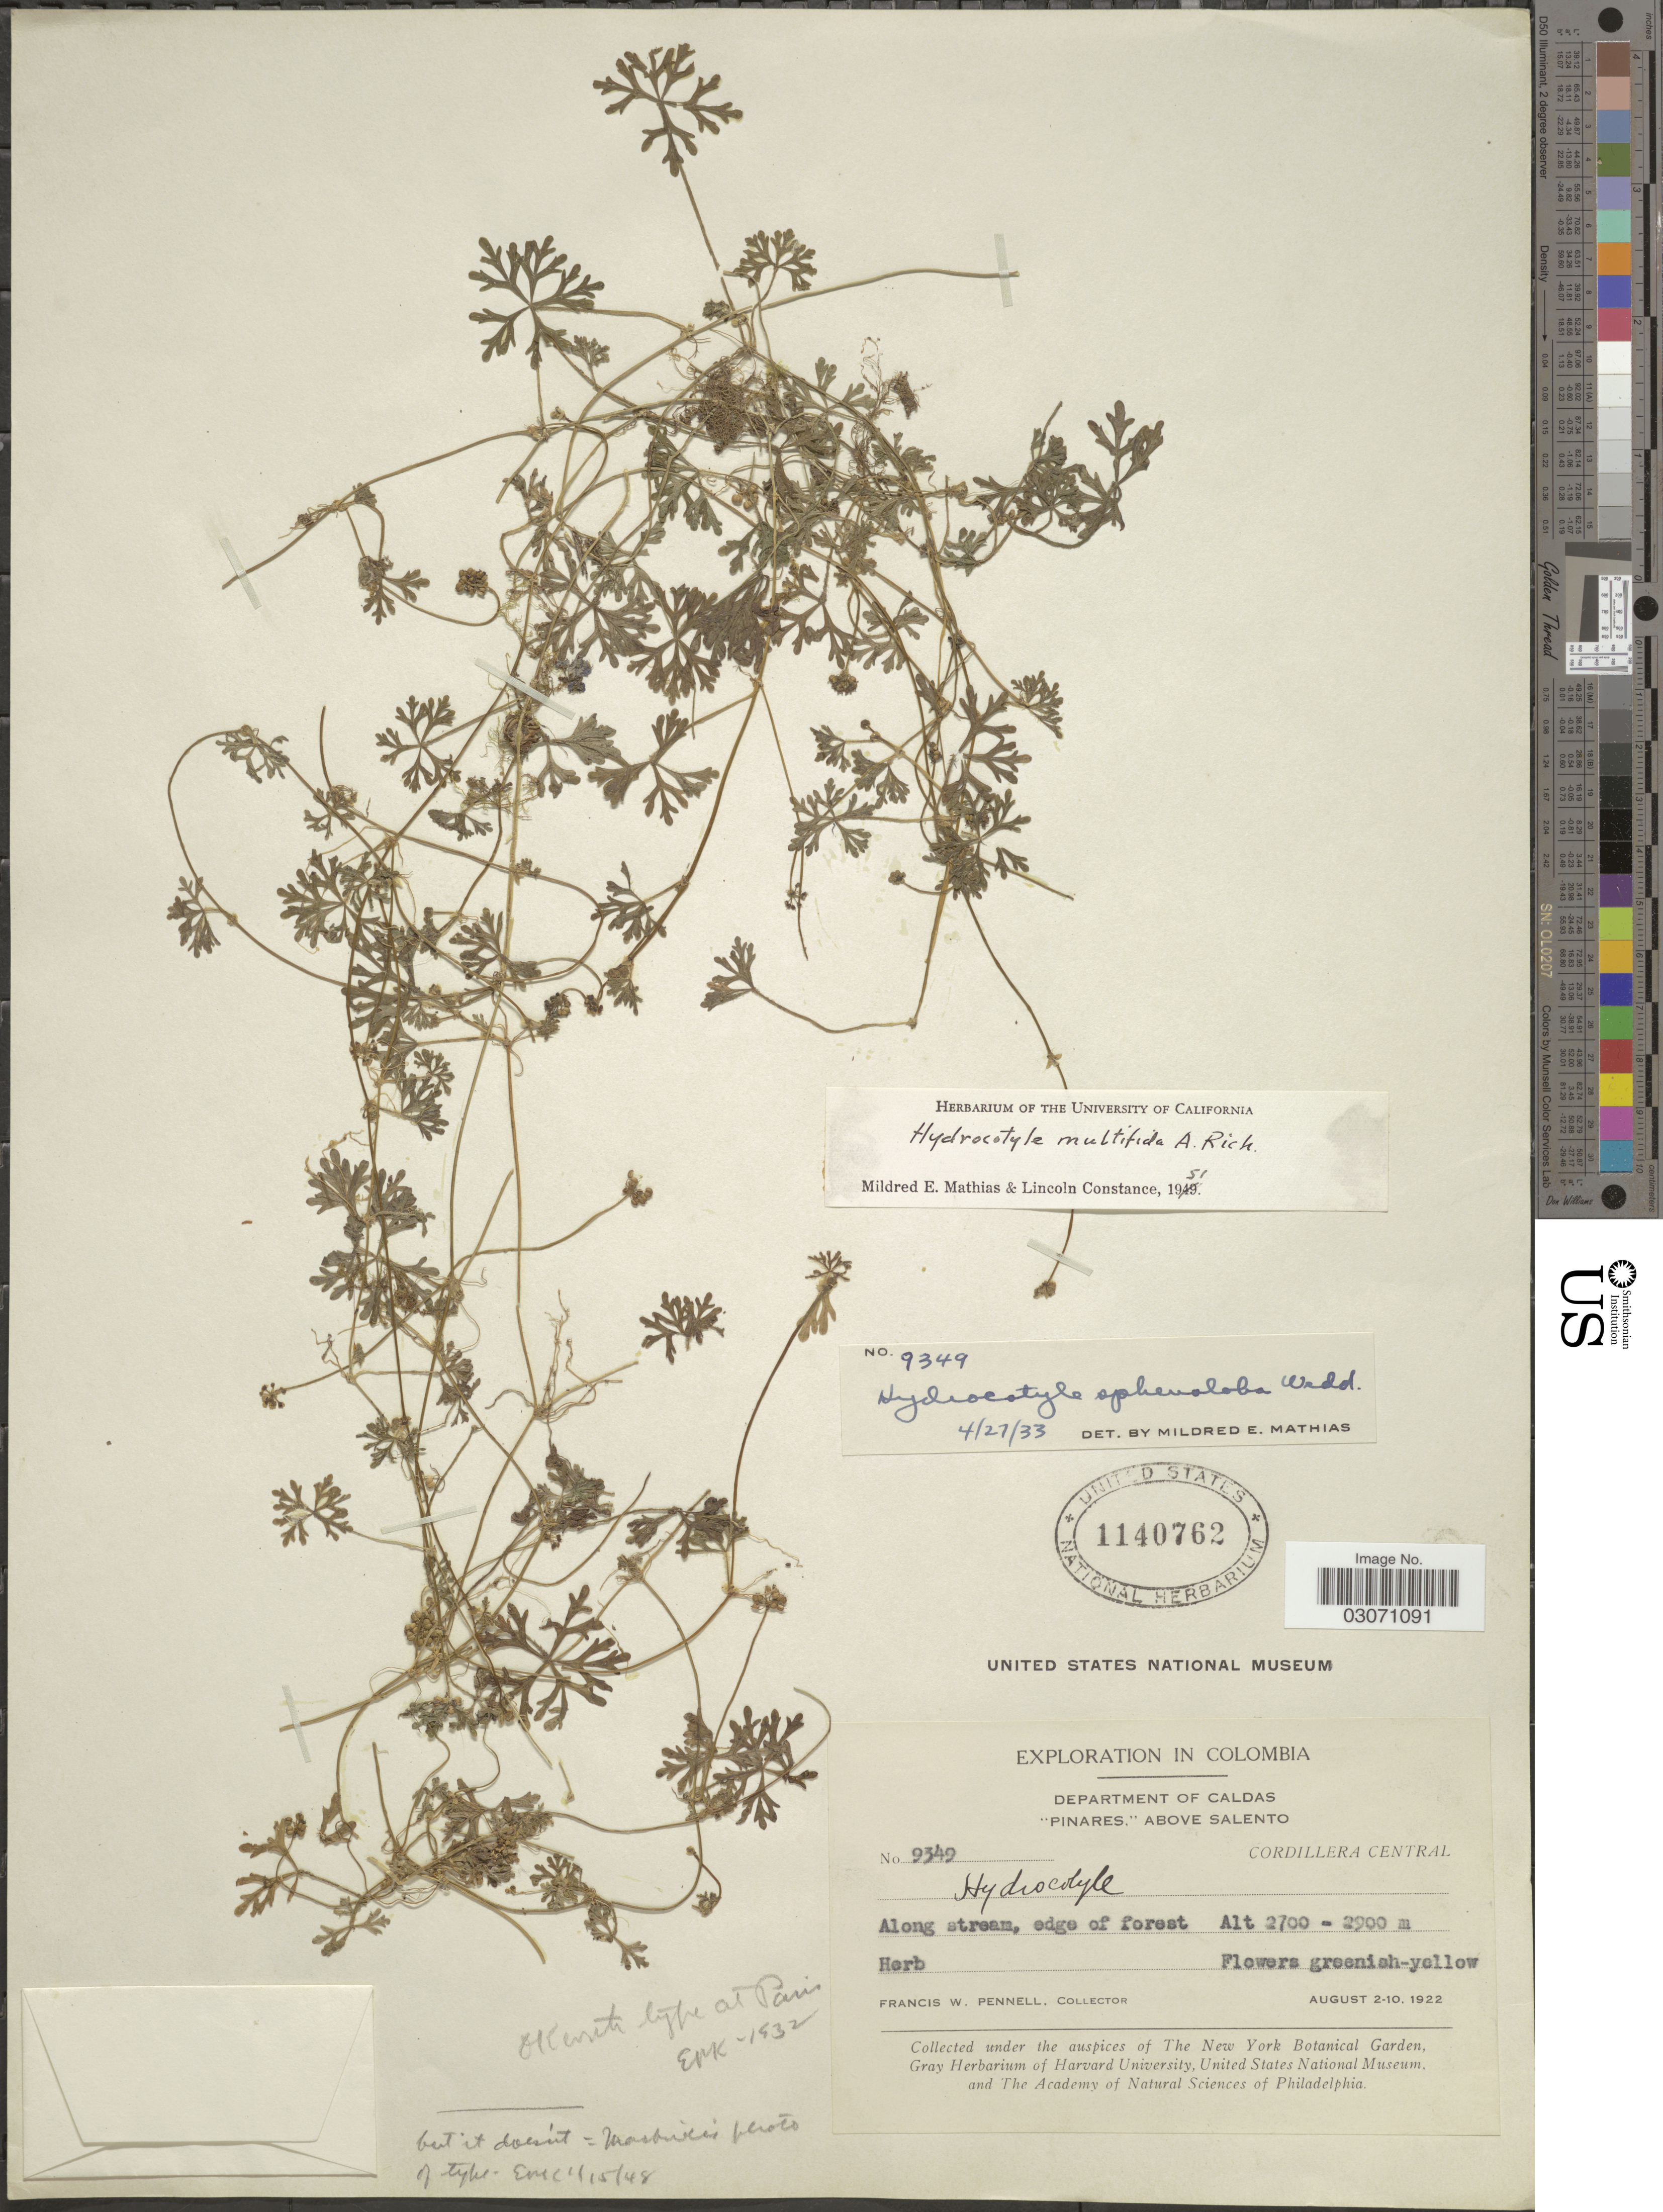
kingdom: Plantae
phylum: Tracheophyta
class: Magnoliopsida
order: Apiales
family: Araliaceae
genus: Hydrocotyle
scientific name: Hydrocotyle multifida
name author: A. Rich.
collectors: F. W. Pennell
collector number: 9349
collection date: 1922-08-02/1922-08-10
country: Colombia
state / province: Caldas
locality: Department of Caldas, "Pinares" Above Salento, Cordillera Central, Along stream, edge of forest.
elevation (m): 2700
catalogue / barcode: US 1140762